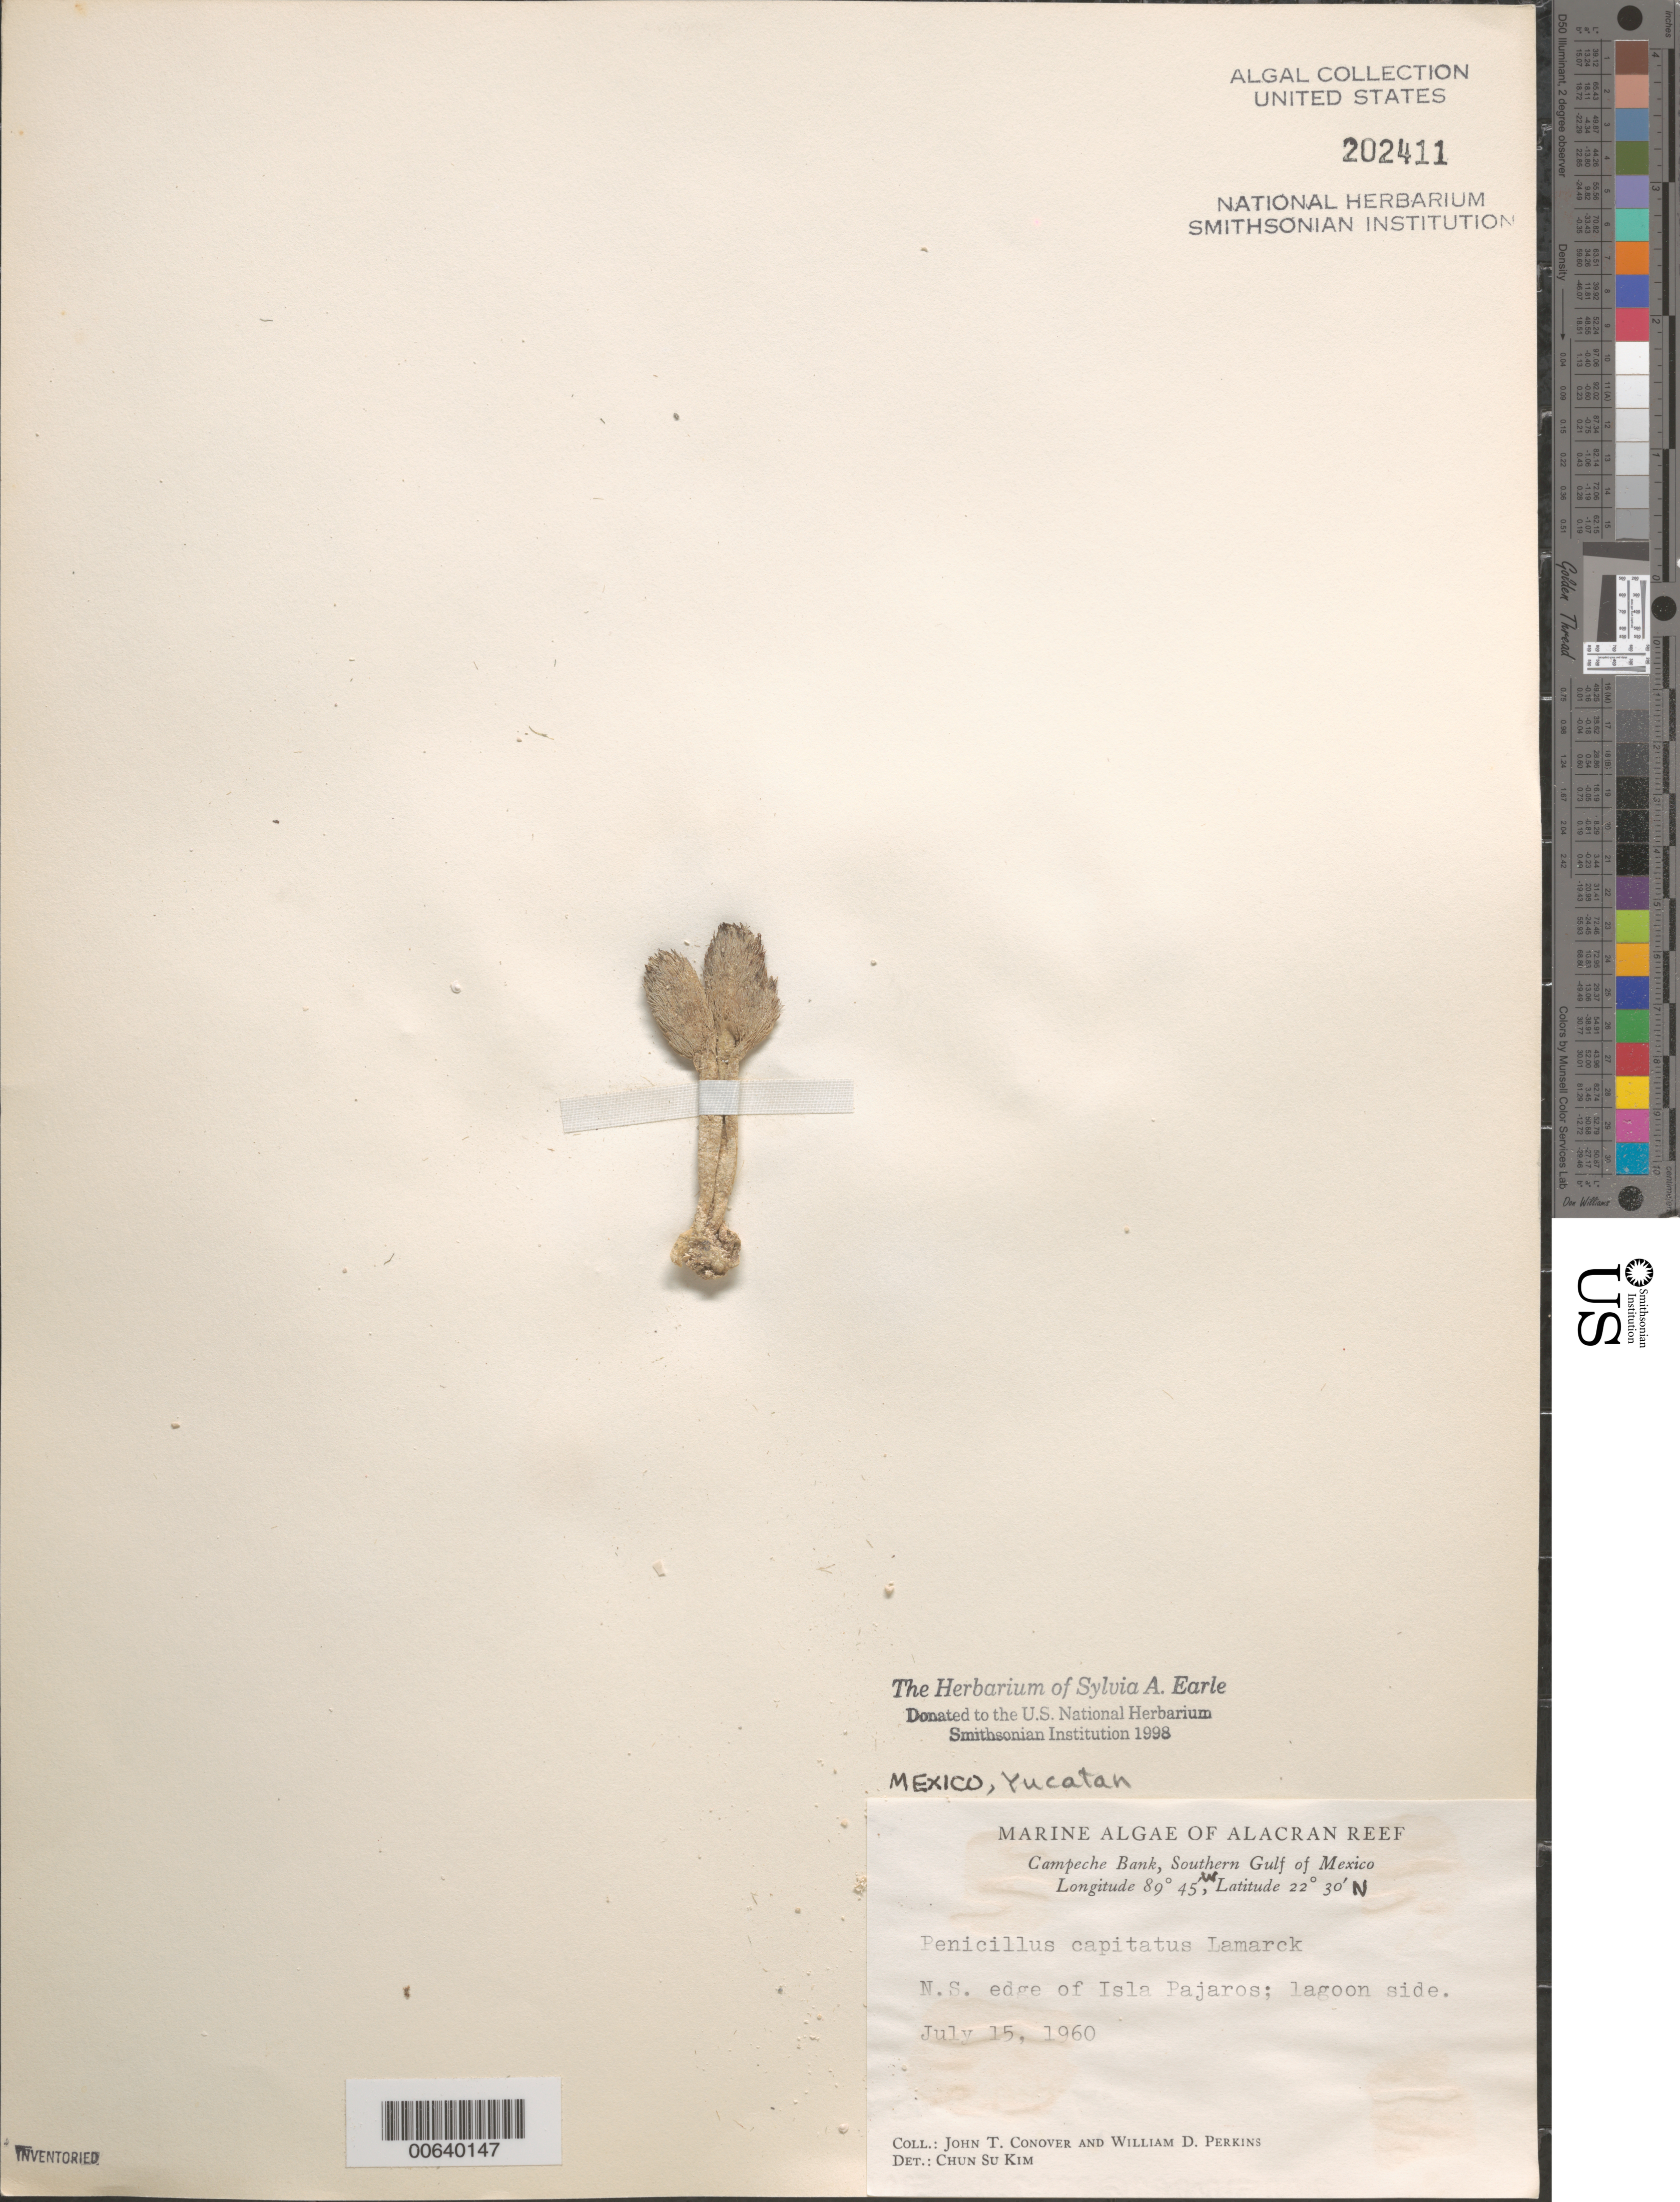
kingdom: Plantae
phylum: Chlorophyta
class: Ulvophyceae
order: Bryopsidales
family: Udoteaceae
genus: Penicillus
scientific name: Penicillus capitatus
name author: Lam.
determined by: Kim, Chun Su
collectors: J. T. Conover & W. D. Perkins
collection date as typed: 15 Jul 1960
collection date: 1960-07-15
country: Mexico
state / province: Yucatán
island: Isla Pajaros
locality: Alacran Reef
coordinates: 22 30' N, 89 45' W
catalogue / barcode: US 202411